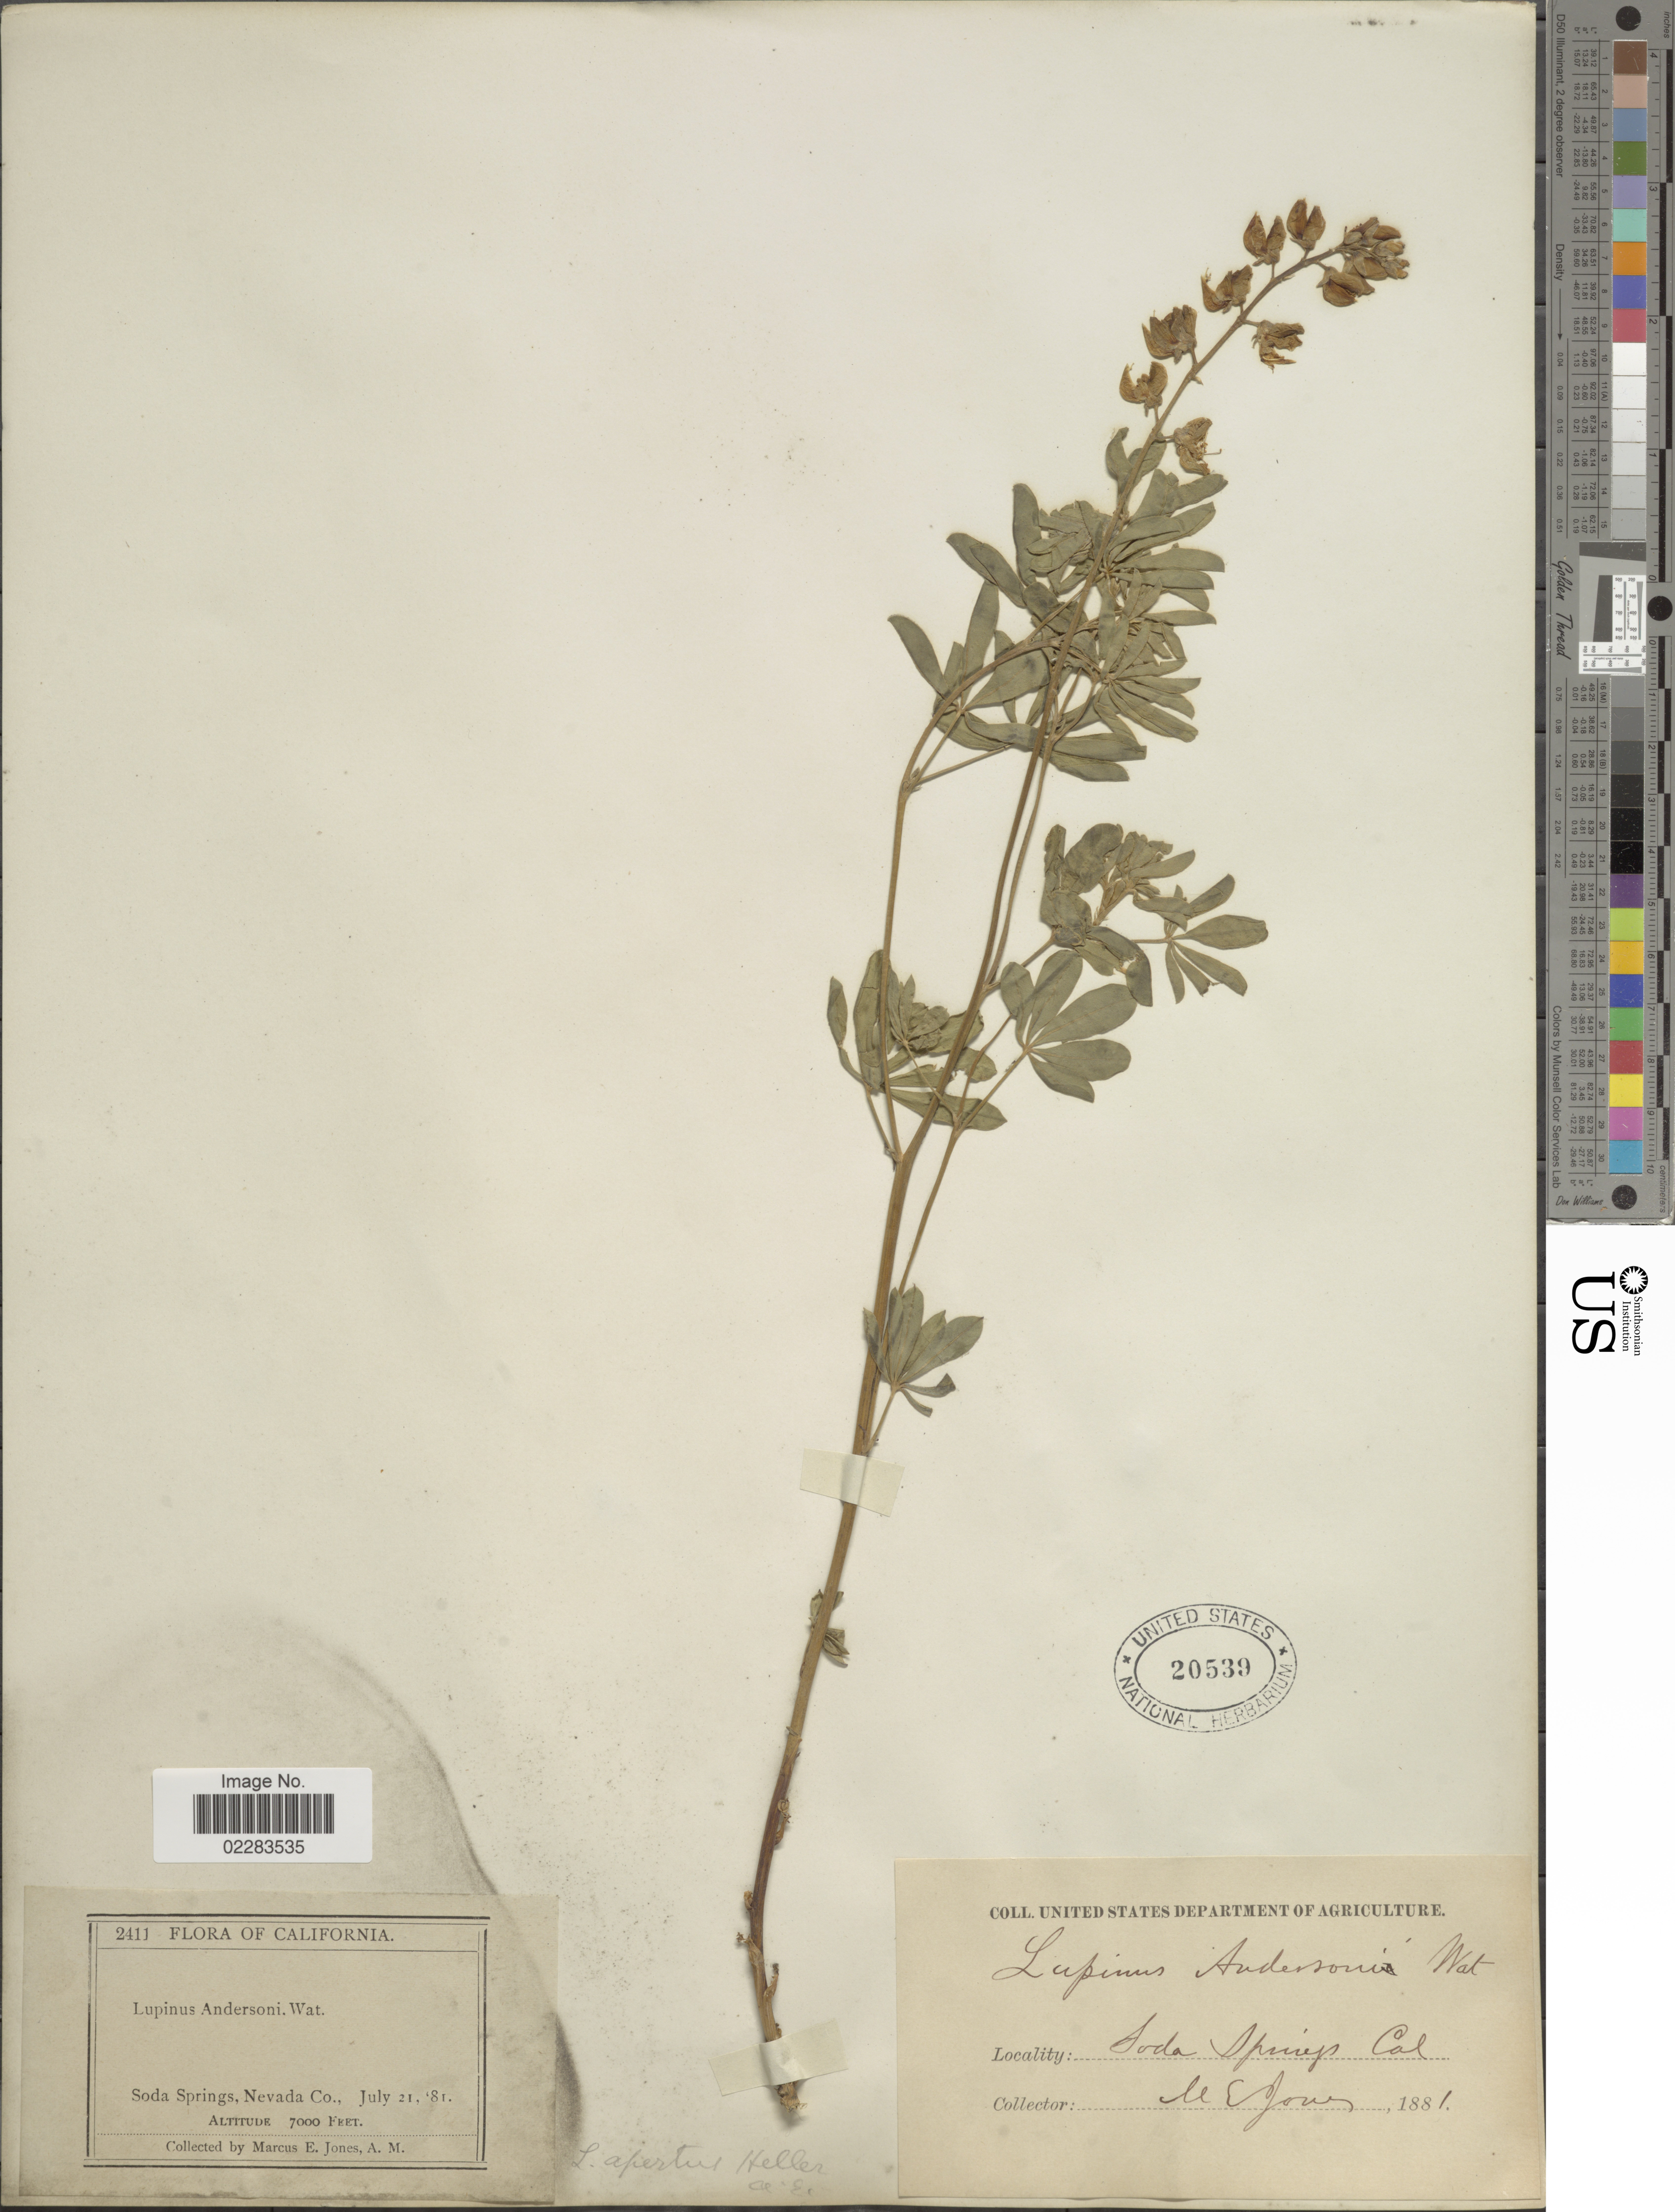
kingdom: Plantae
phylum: Tracheophyta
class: Magnoliopsida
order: Fabales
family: Fabaceae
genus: Lupinus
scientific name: Lupinus albicaulis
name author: Douglas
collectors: M. E. Jones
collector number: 2411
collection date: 1881-07-21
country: United States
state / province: California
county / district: Nevada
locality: Soda Springs, Nevada Co.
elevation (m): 2134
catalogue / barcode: US 20539